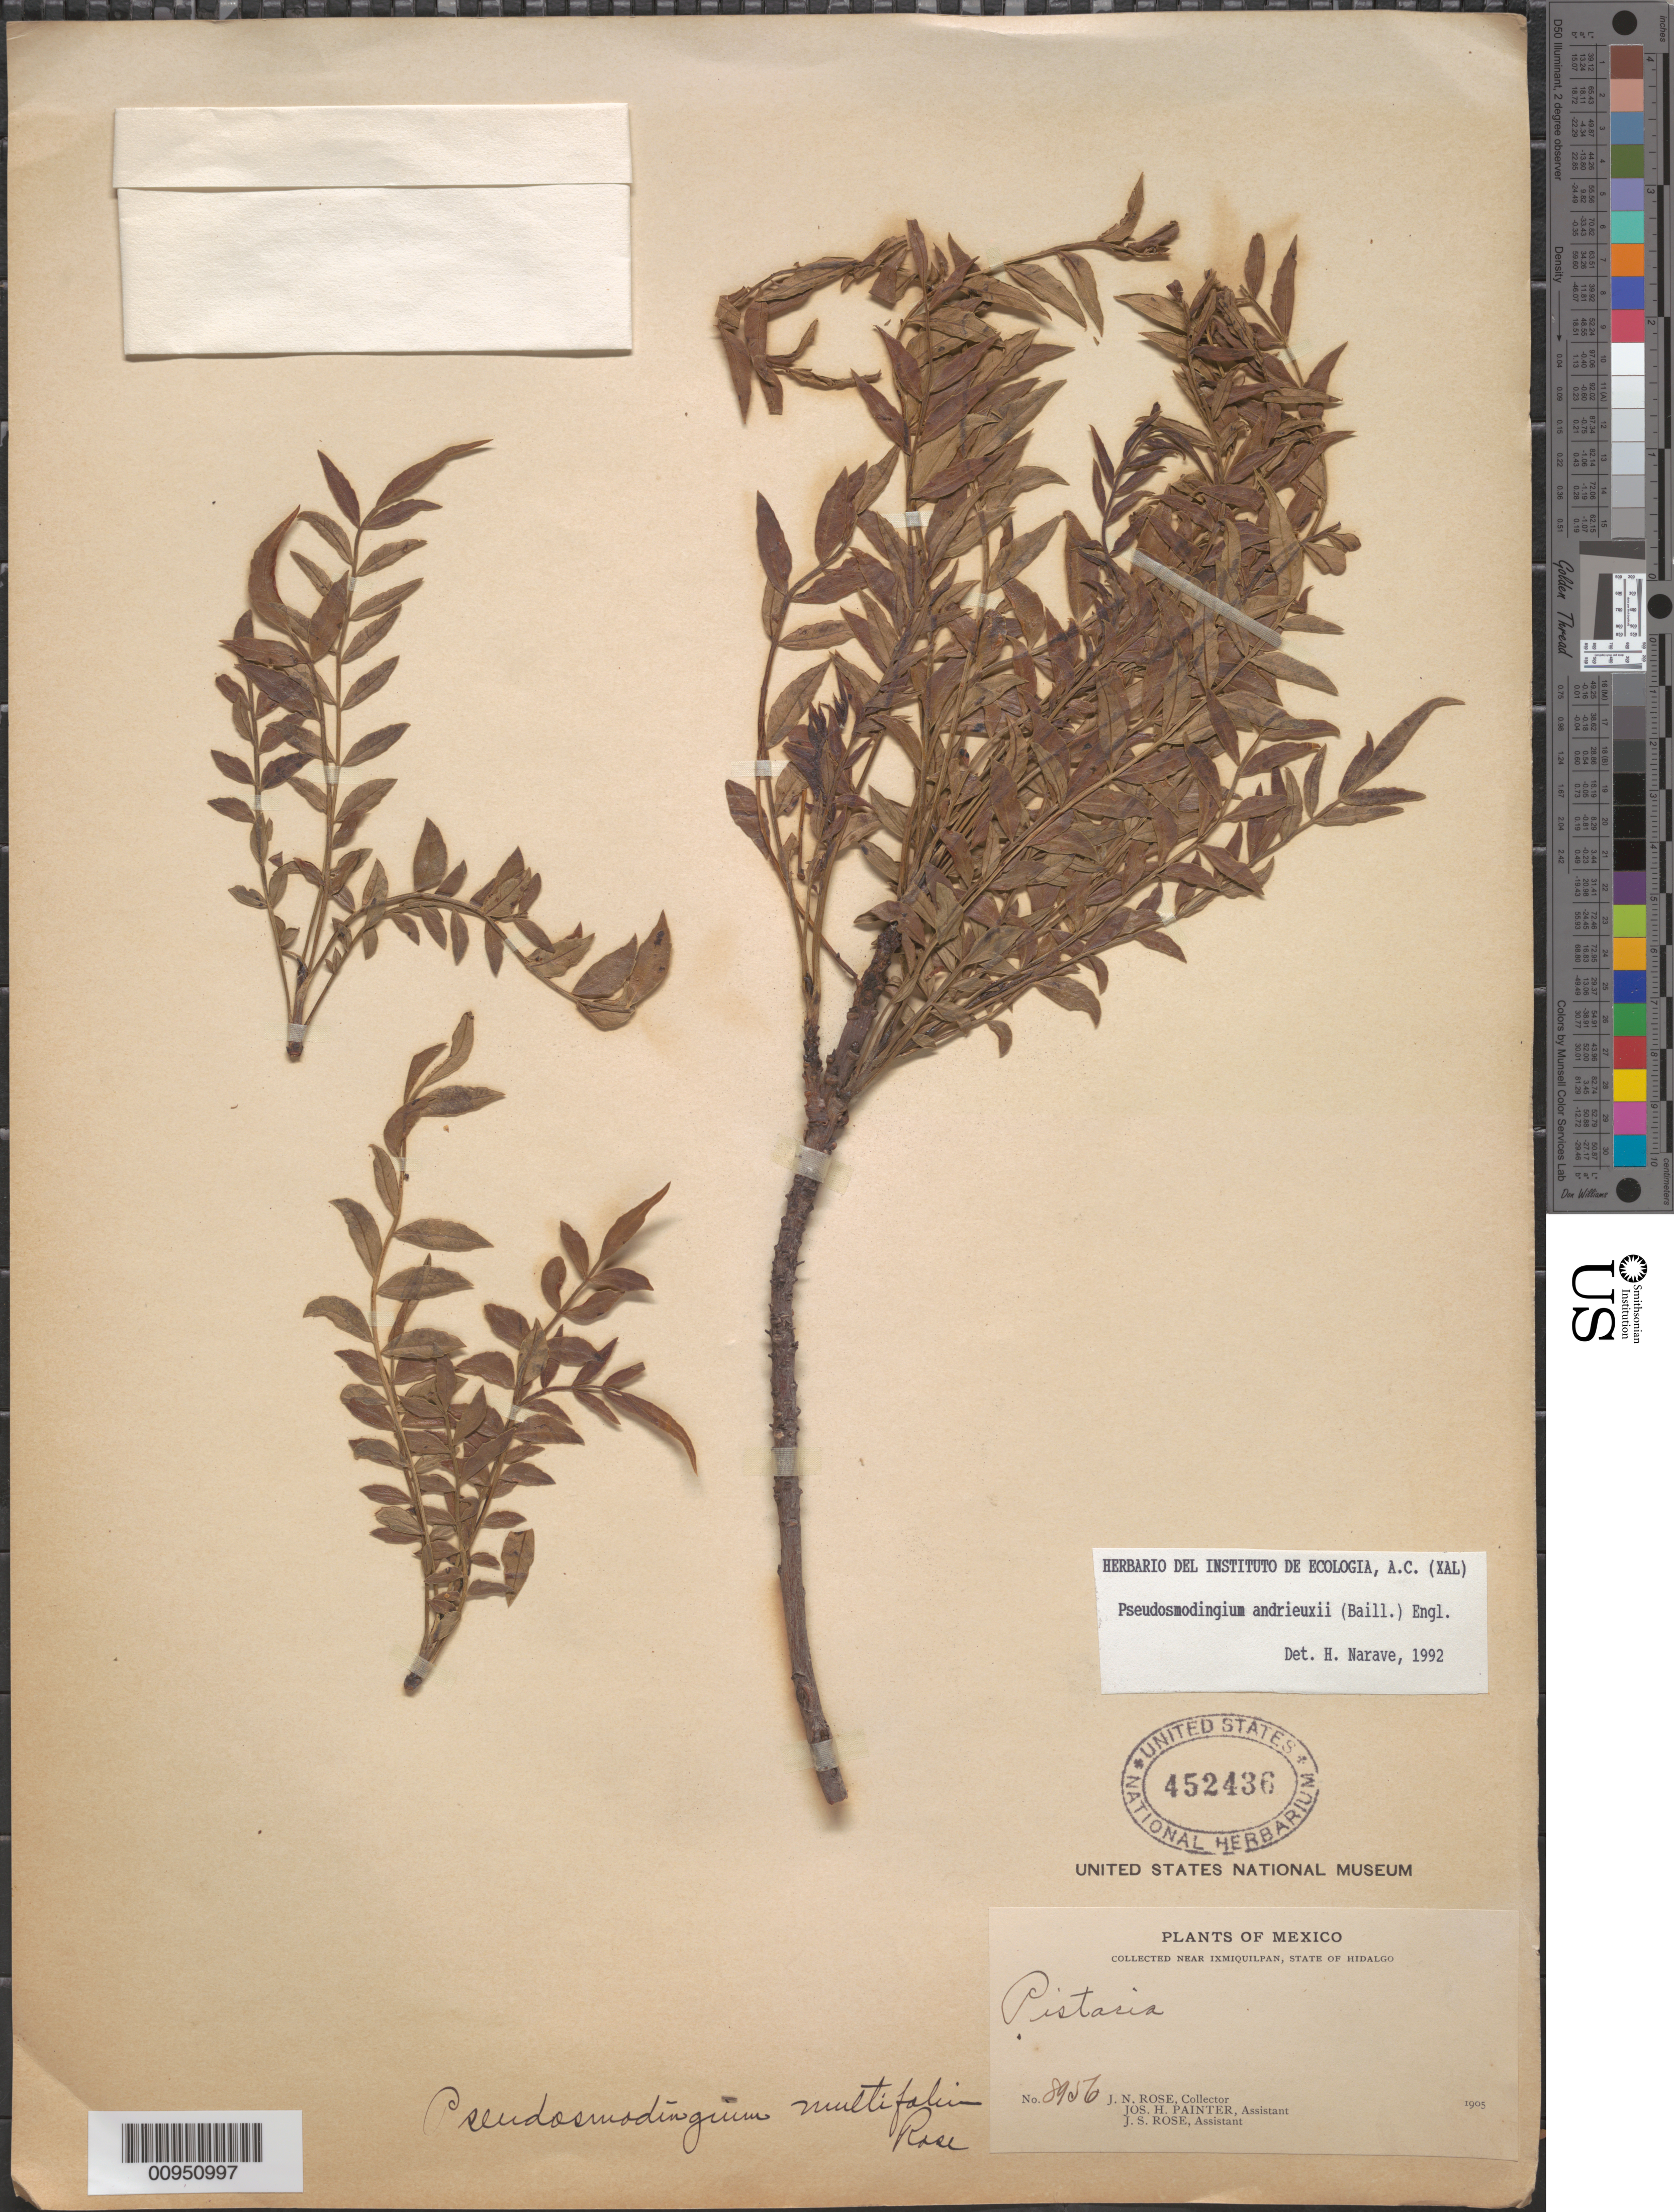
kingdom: Plantae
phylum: Tracheophyta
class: Magnoliopsida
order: Sapindales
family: Anacardiaceae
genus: Pseudosmodingium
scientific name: Pseudosmodingium andrieuxii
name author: (Baill.) Engl.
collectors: J. N. Rose, J. H. Painter & J. S. Rose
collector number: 8956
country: Mexico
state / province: Hidalgo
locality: Near Ixmiquipan, Pistaria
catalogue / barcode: US 452736